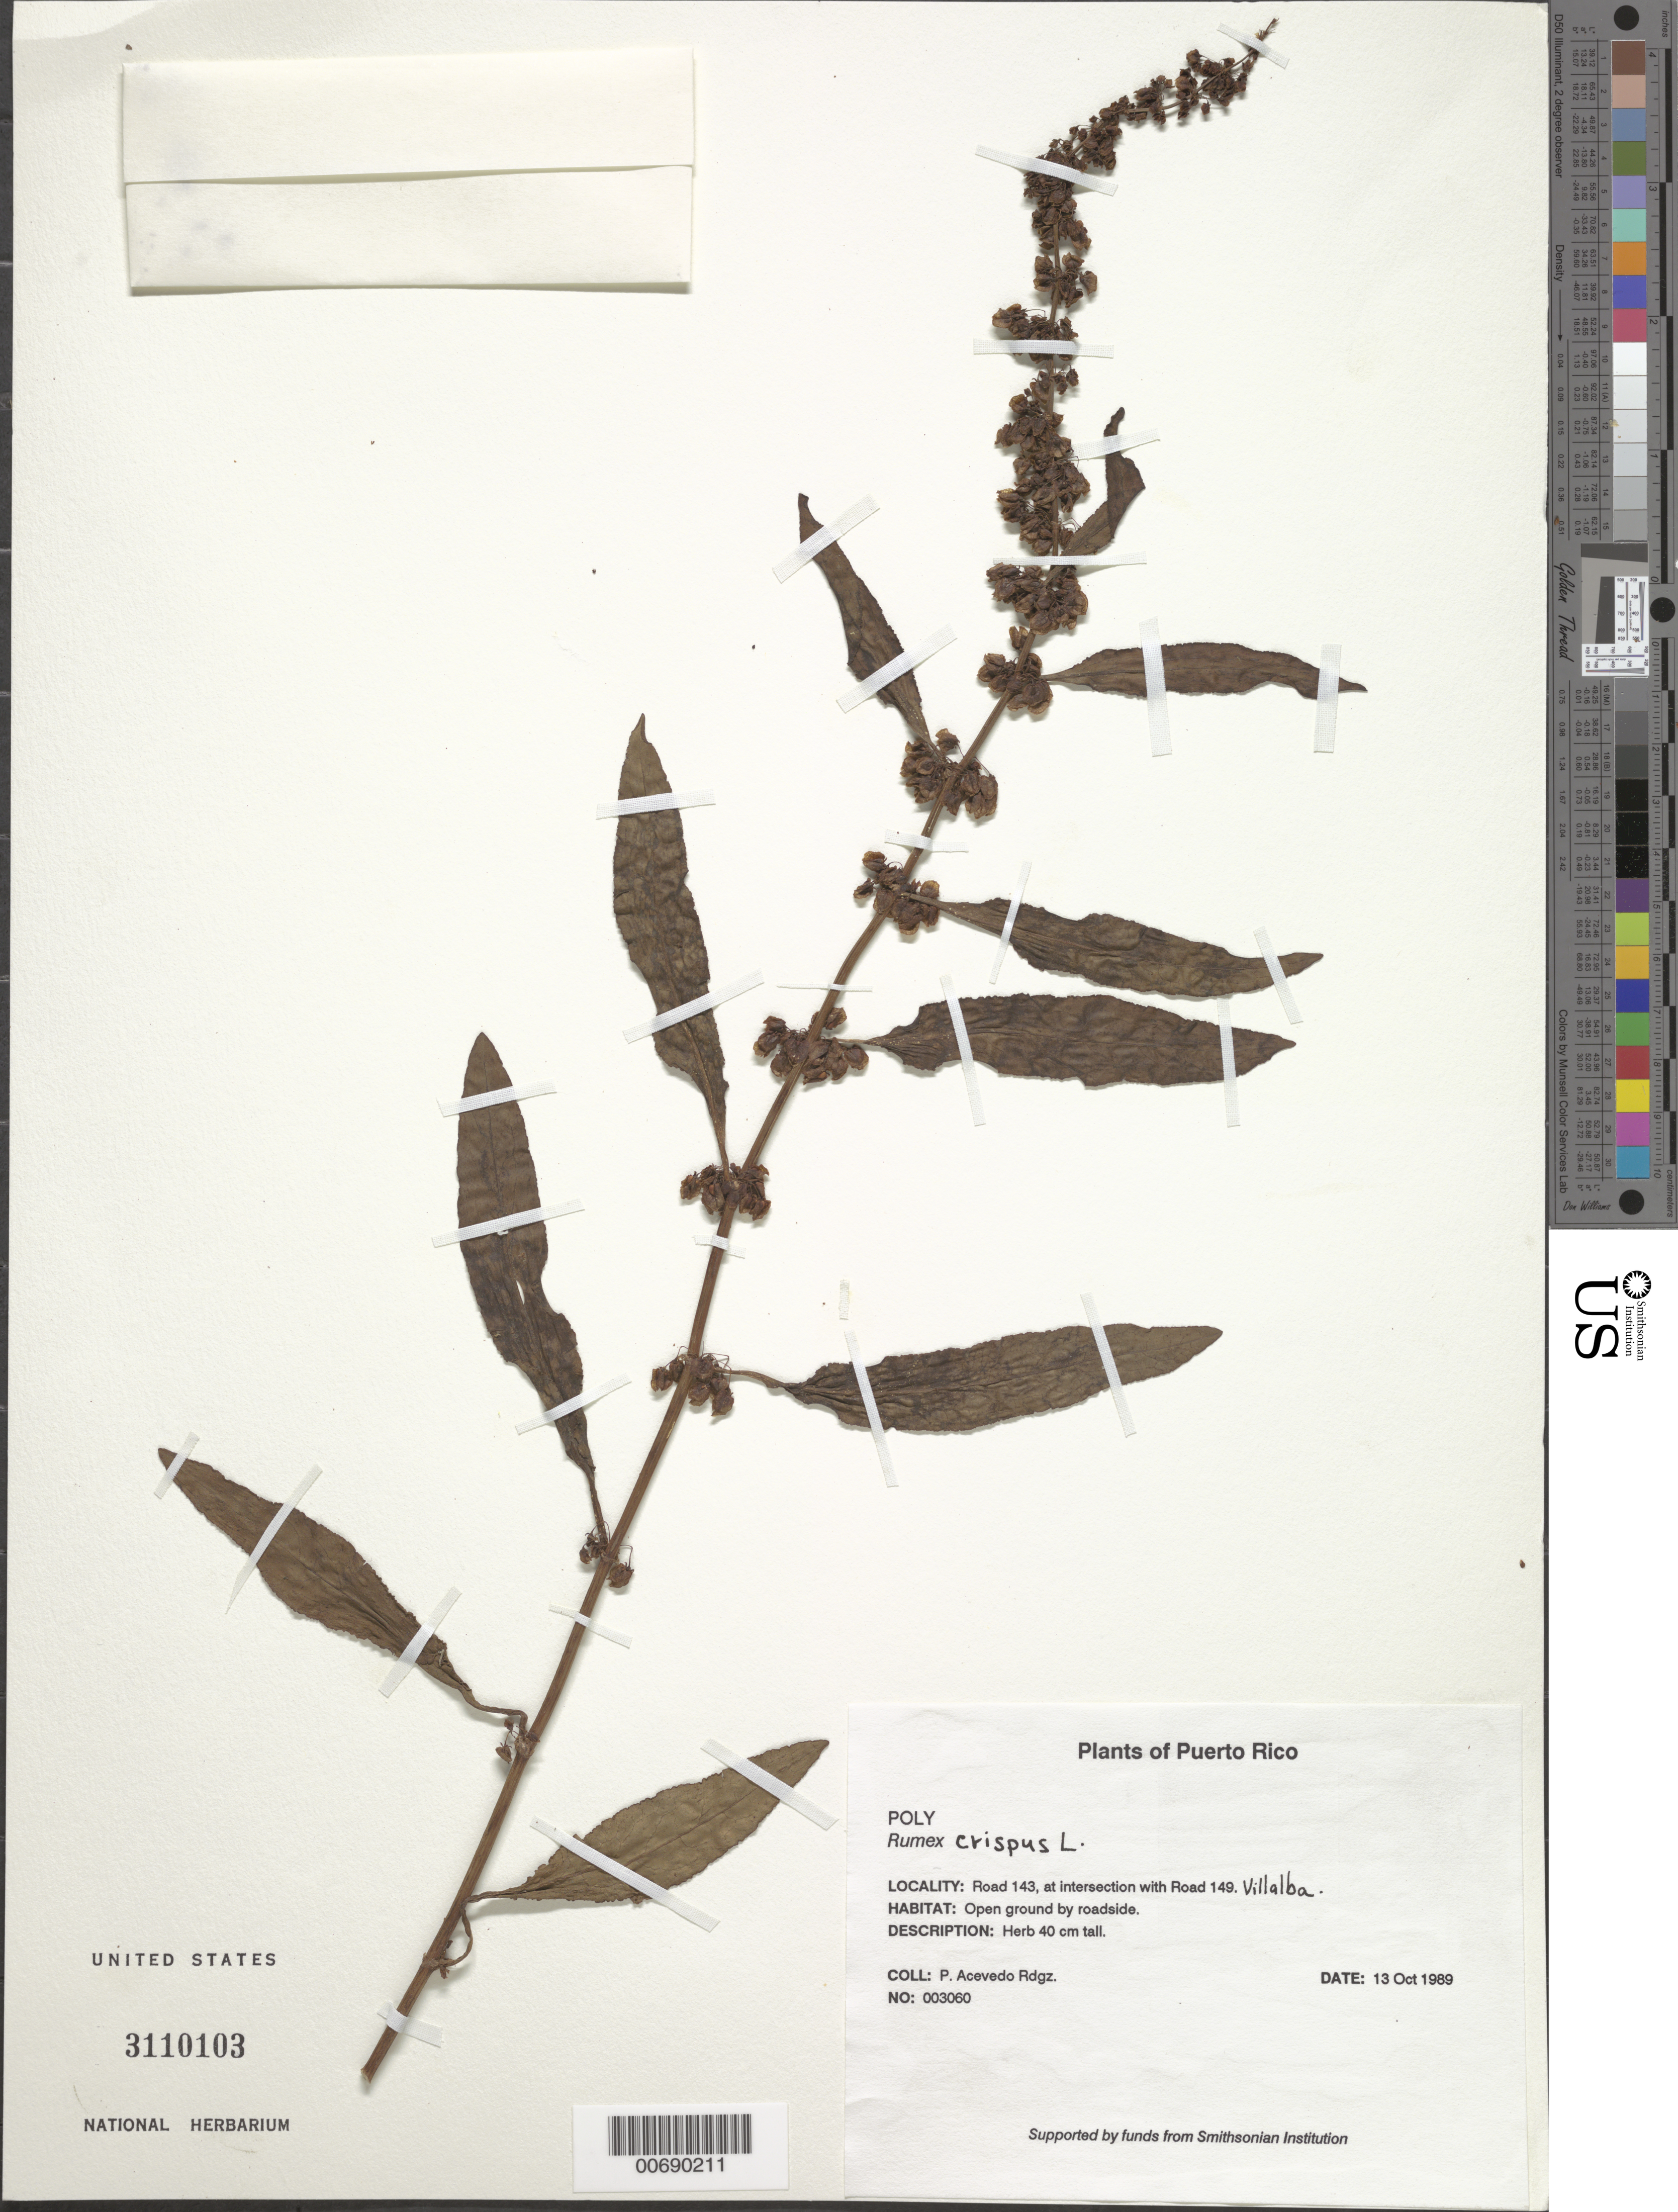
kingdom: Plantae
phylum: Tracheophyta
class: Magnoliopsida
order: Caryophyllales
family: Polygonaceae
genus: Rumex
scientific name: Rumex crispus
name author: L.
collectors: P. Acevedo-Rodr.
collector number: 3060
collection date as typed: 13 Oct 1989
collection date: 1989-10-13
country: Puerto Rico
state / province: Villalba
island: Puerto Rico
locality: Villalba; Road 143, at intersection with Road 149.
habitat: Open ground by roadside.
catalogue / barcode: US 3110103